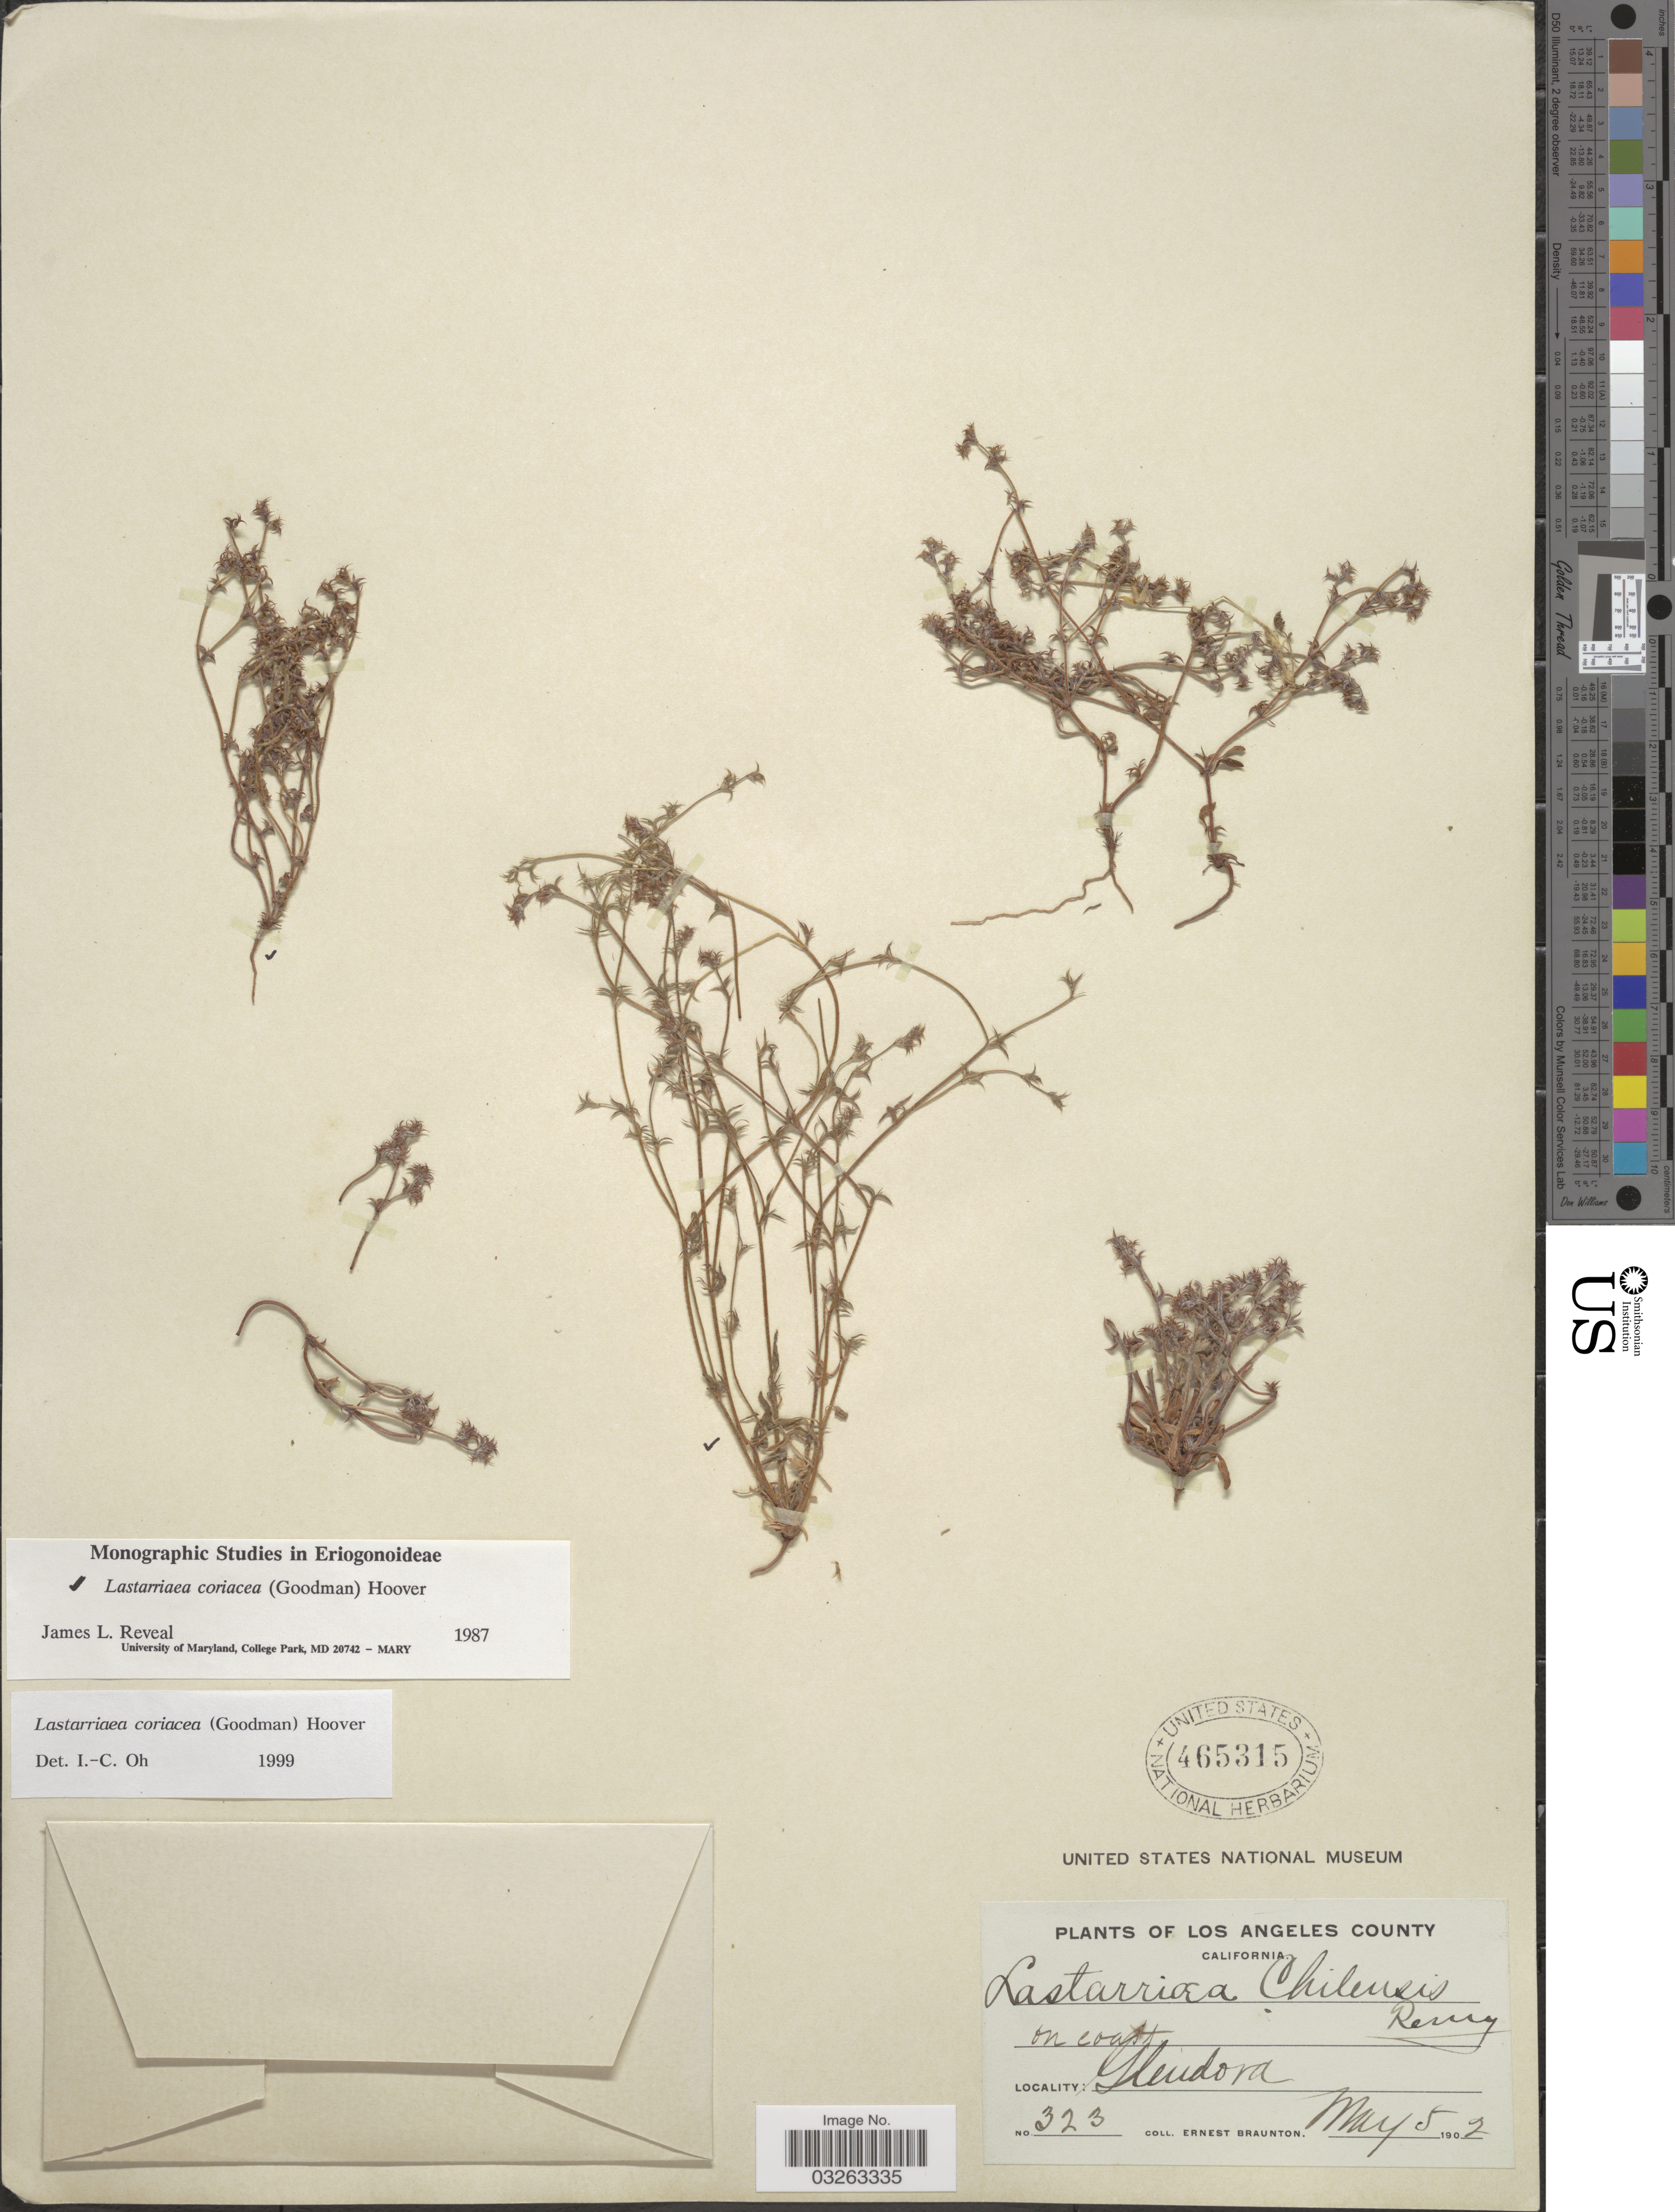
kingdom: Plantae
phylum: Tracheophyta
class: Magnoliopsida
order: Caryophyllales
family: Polygonaceae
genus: Lastarriaea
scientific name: Lastarriaea coriacea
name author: (Goodman) Hoover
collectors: E. Braunton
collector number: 323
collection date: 1902-05-05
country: United States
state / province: California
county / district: Los Angeles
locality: Los Angeles County. Glendora.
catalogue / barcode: US 465315